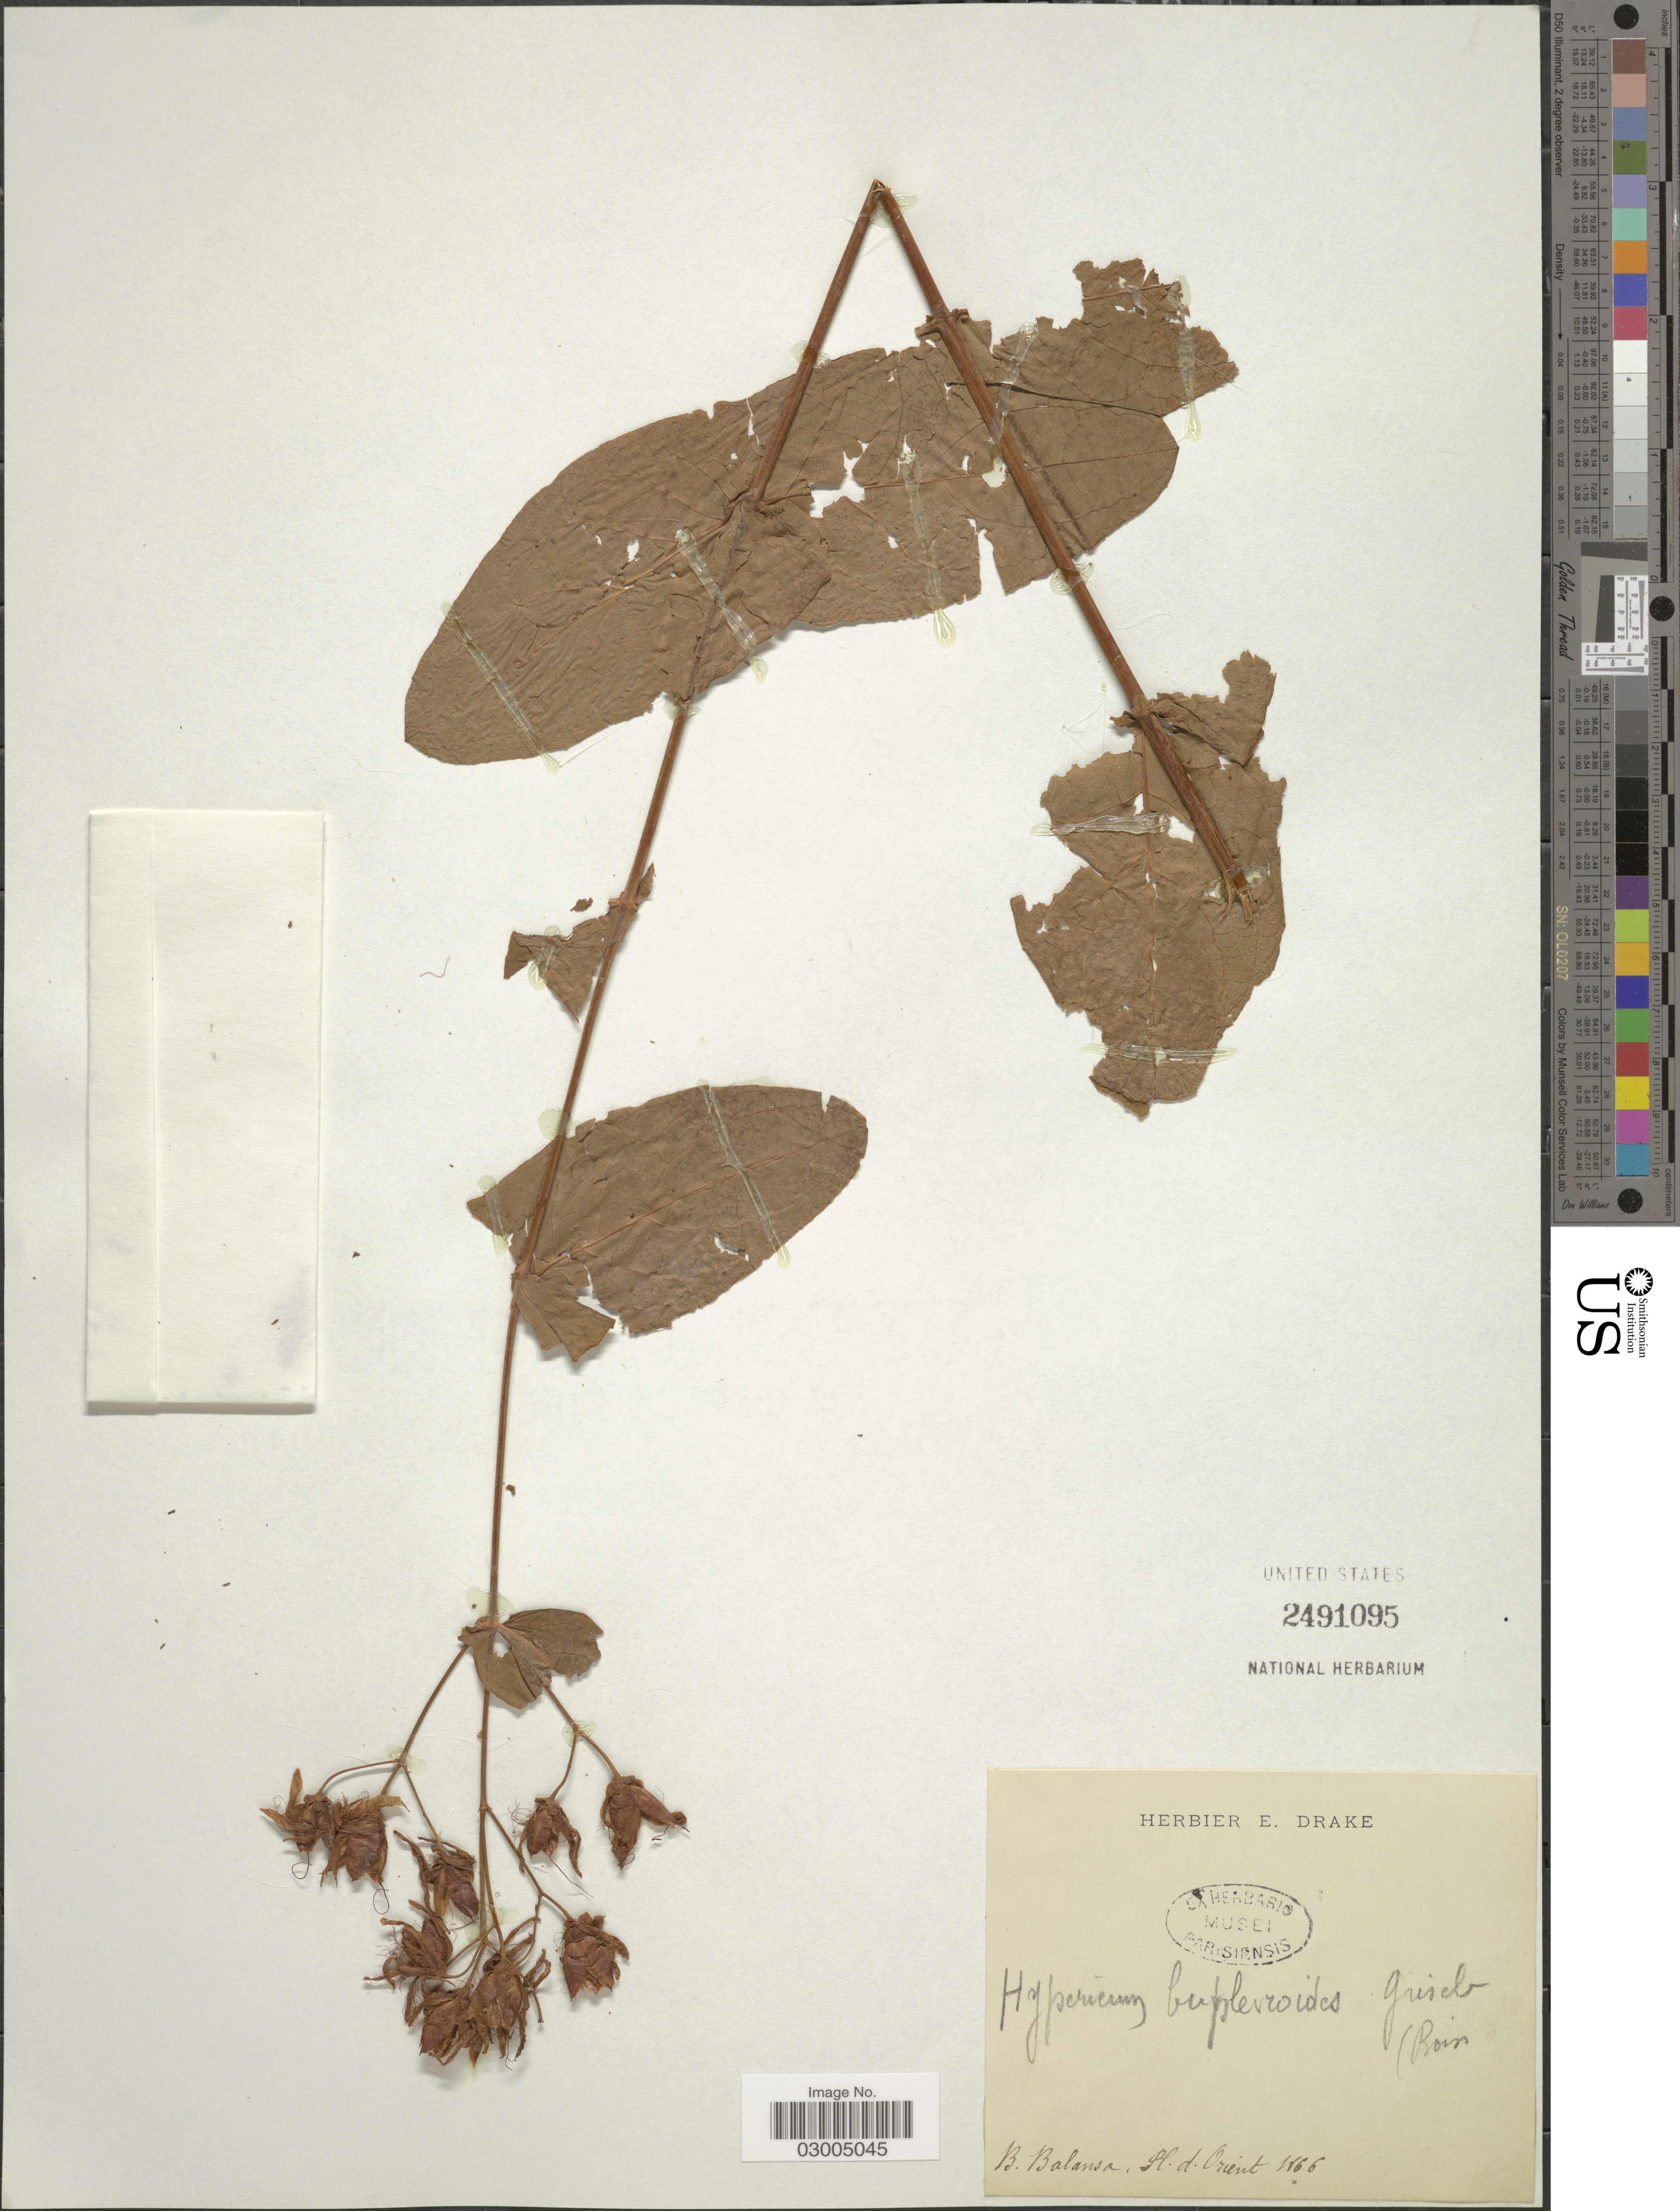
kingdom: Plantae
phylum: Tracheophyta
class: Magnoliopsida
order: Malpighiales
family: Hypericaceae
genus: Hypericum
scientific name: Hypericum bupleuroides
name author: Griseb.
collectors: B. Balansa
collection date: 1866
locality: Pl. d'Orient. [probably Turkey]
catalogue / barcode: US 2491095